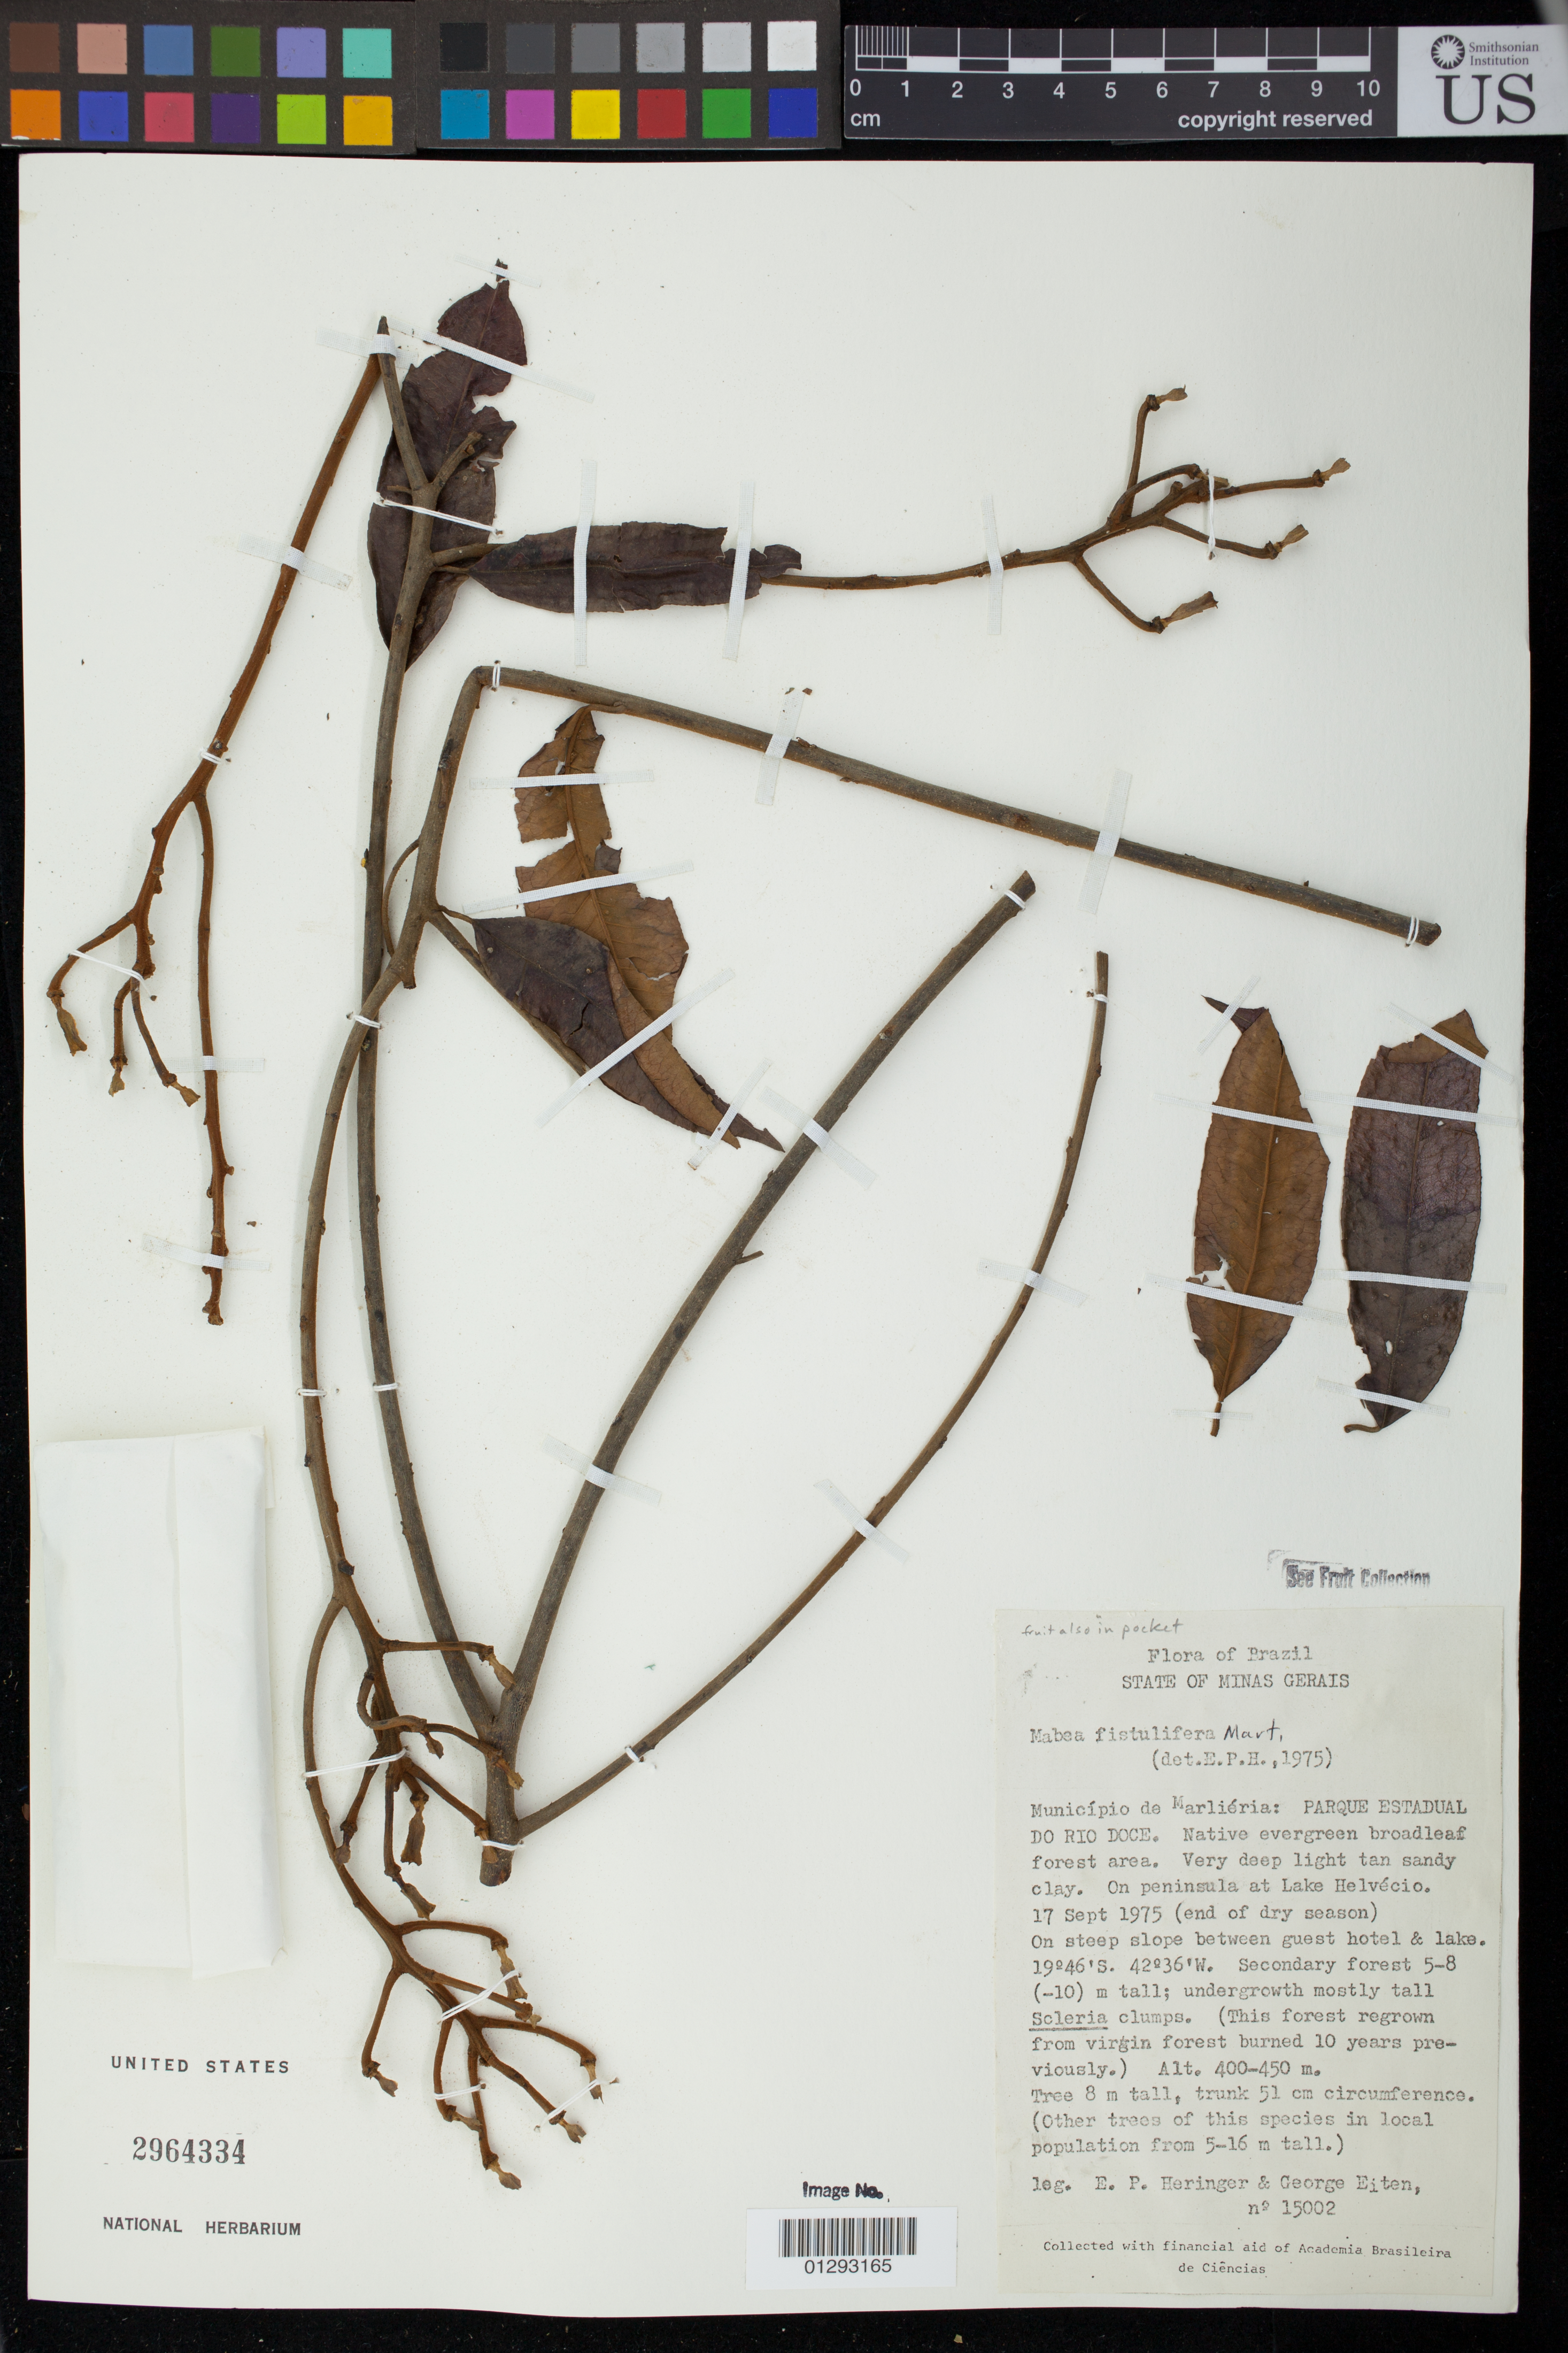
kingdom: Plantae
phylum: Tracheophyta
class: Magnoliopsida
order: Malpighiales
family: Euphorbiaceae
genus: Mabea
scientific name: Mabea fistulifera subsp. fistulifera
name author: Mart.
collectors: E. P. Heringer & G. Eiten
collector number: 15002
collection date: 1975-09-17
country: Brazil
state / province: Minas Gerais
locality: Município de Marlieria: PARQUE ESTADUAL DO RIO DOCE. On peninsula at Lake Helvecio.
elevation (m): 400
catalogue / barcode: US 2964334